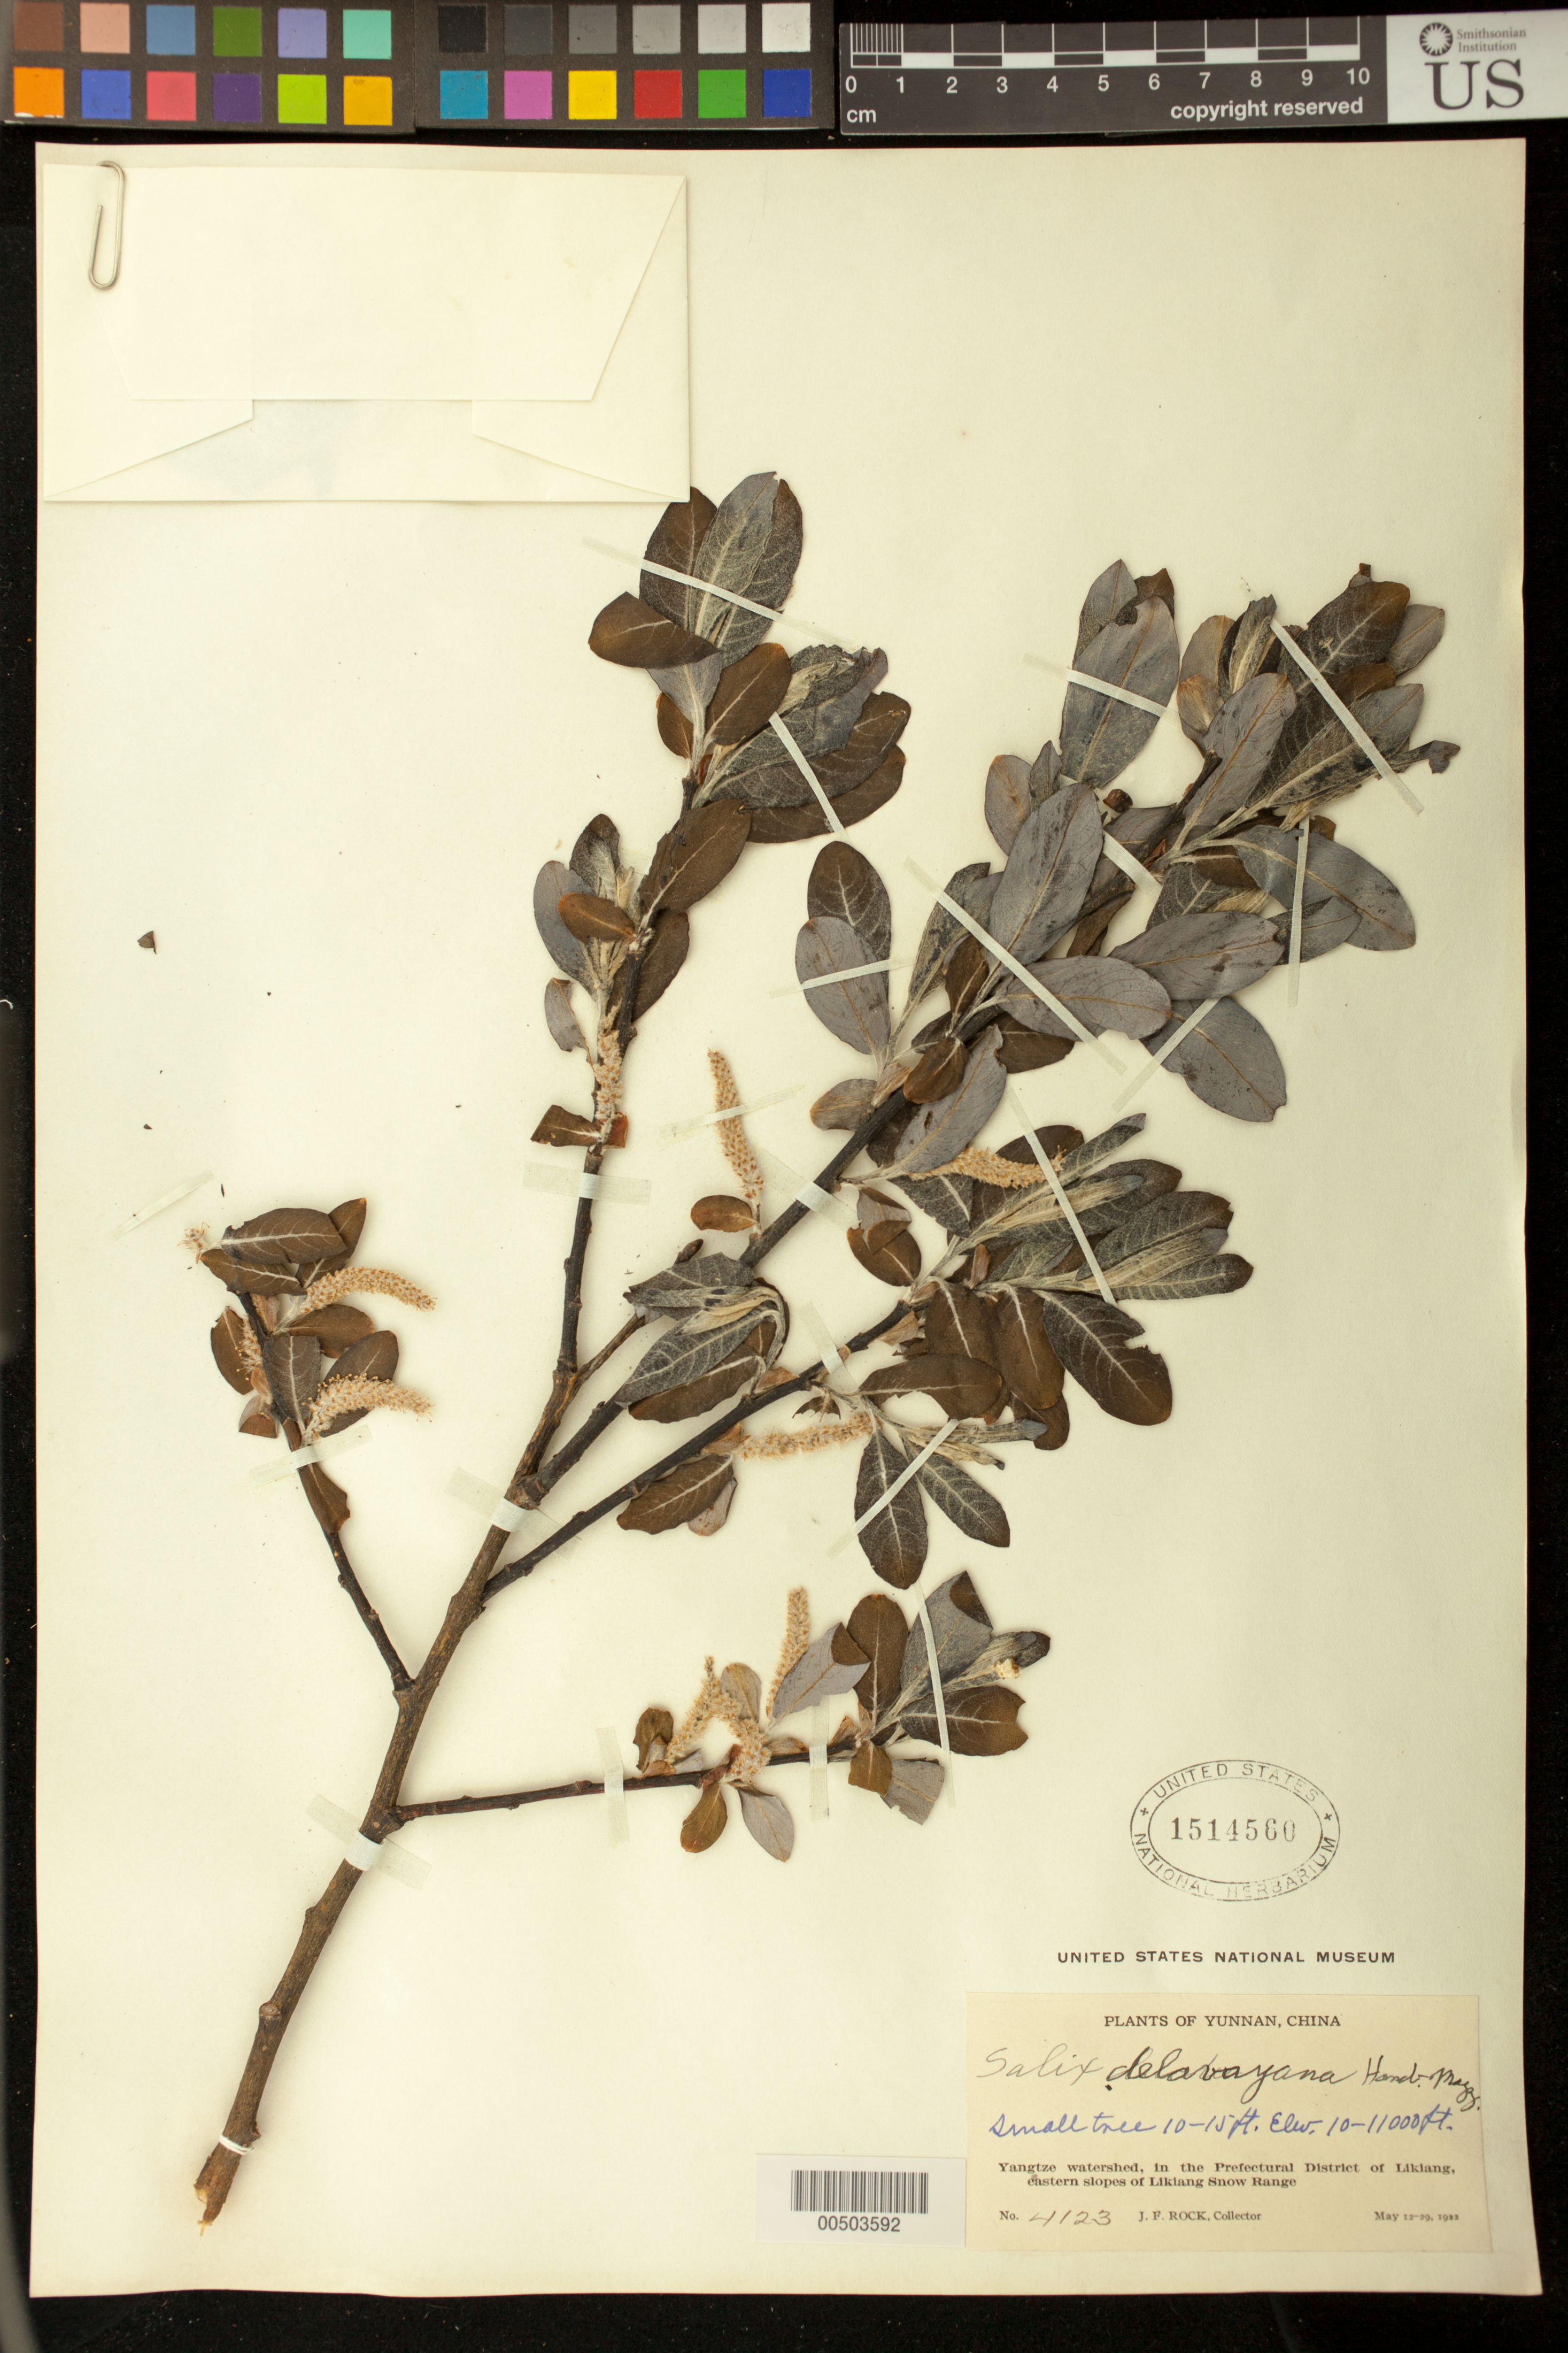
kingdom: Plantae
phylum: Tracheophyta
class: Magnoliopsida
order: Malpighiales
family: Salicaceae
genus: Salix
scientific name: Salix delavayana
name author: Hand.-Mazz.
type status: Syntype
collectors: J. F. Rock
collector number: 4123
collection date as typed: May 12-29, 1922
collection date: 1922-05-12/1922-05-29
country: China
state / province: Yunnan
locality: Yangtze watershed, in the Prefectural District of Likiang, eastern slopes of Likiang Snow Range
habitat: Small tree 10-15 ft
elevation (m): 3048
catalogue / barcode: US 1514560